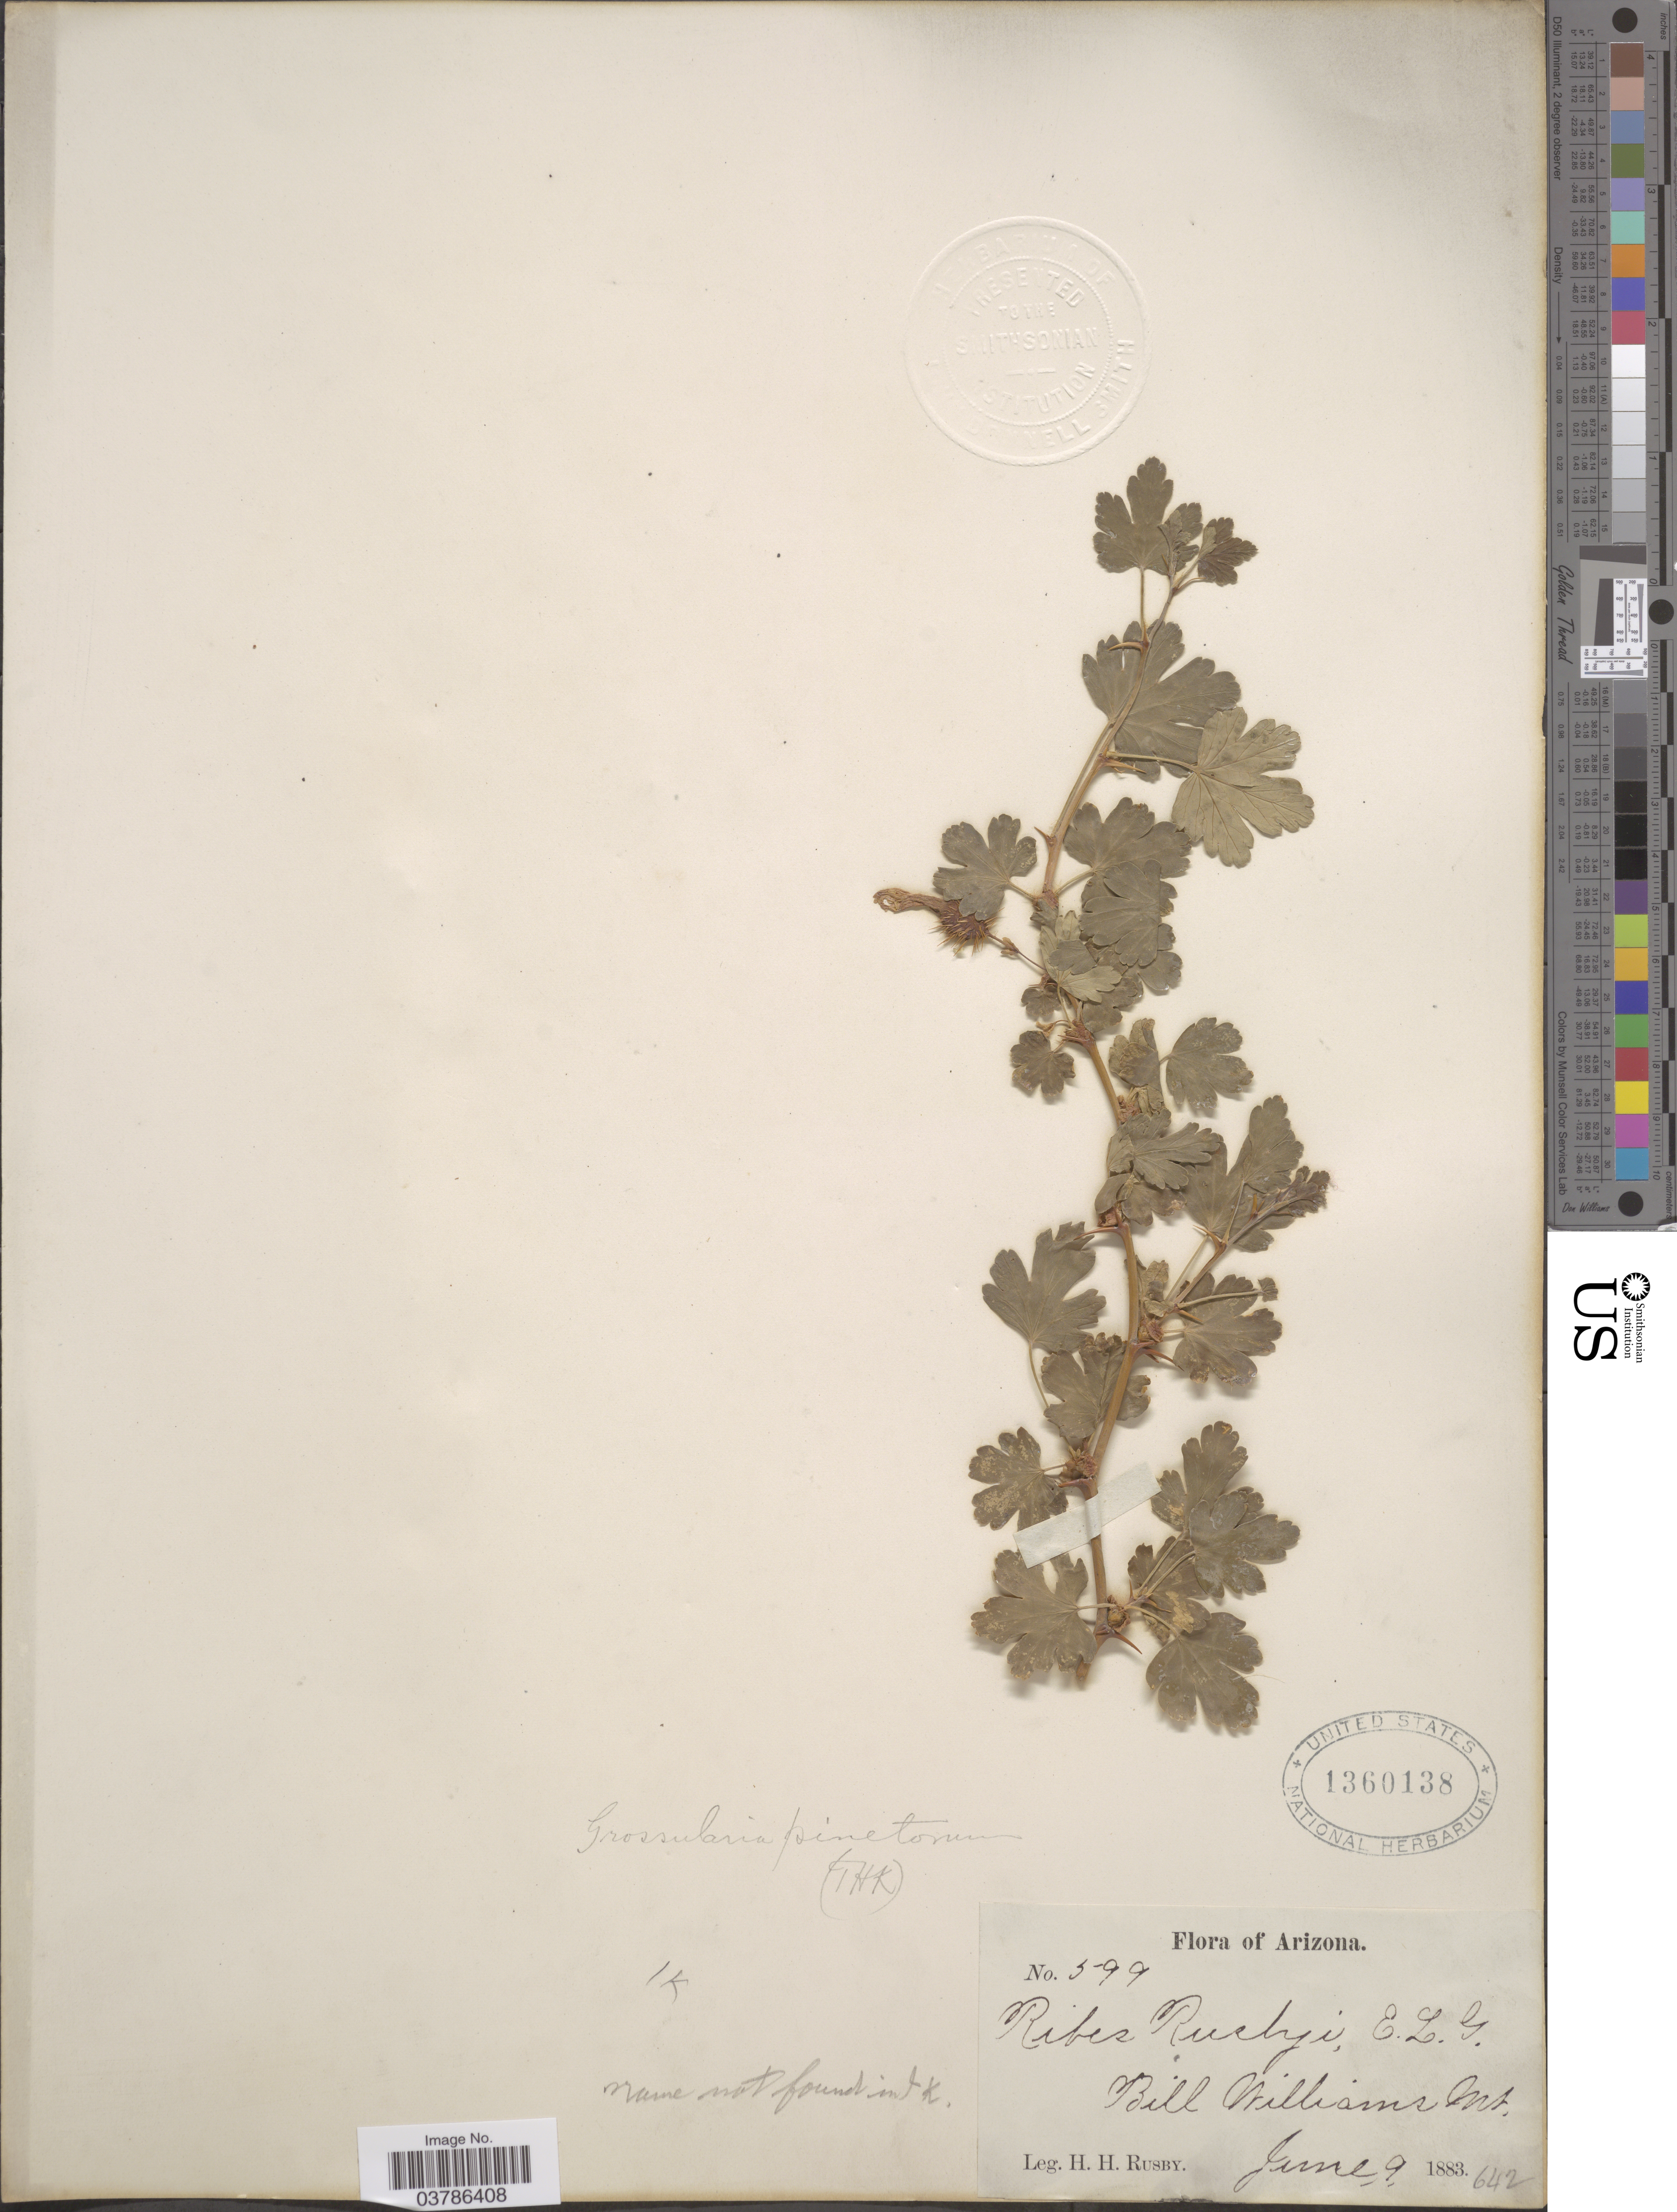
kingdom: Plantae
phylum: Tracheophyta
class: Magnoliopsida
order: Saxifragales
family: Grossulariaceae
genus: Ribes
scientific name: Ribes pinetorum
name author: Greene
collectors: H. H. Rusby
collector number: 599/ 642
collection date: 1883-06-09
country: United States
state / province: Arizona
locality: Bill Williams Mt.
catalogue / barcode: US 1360138